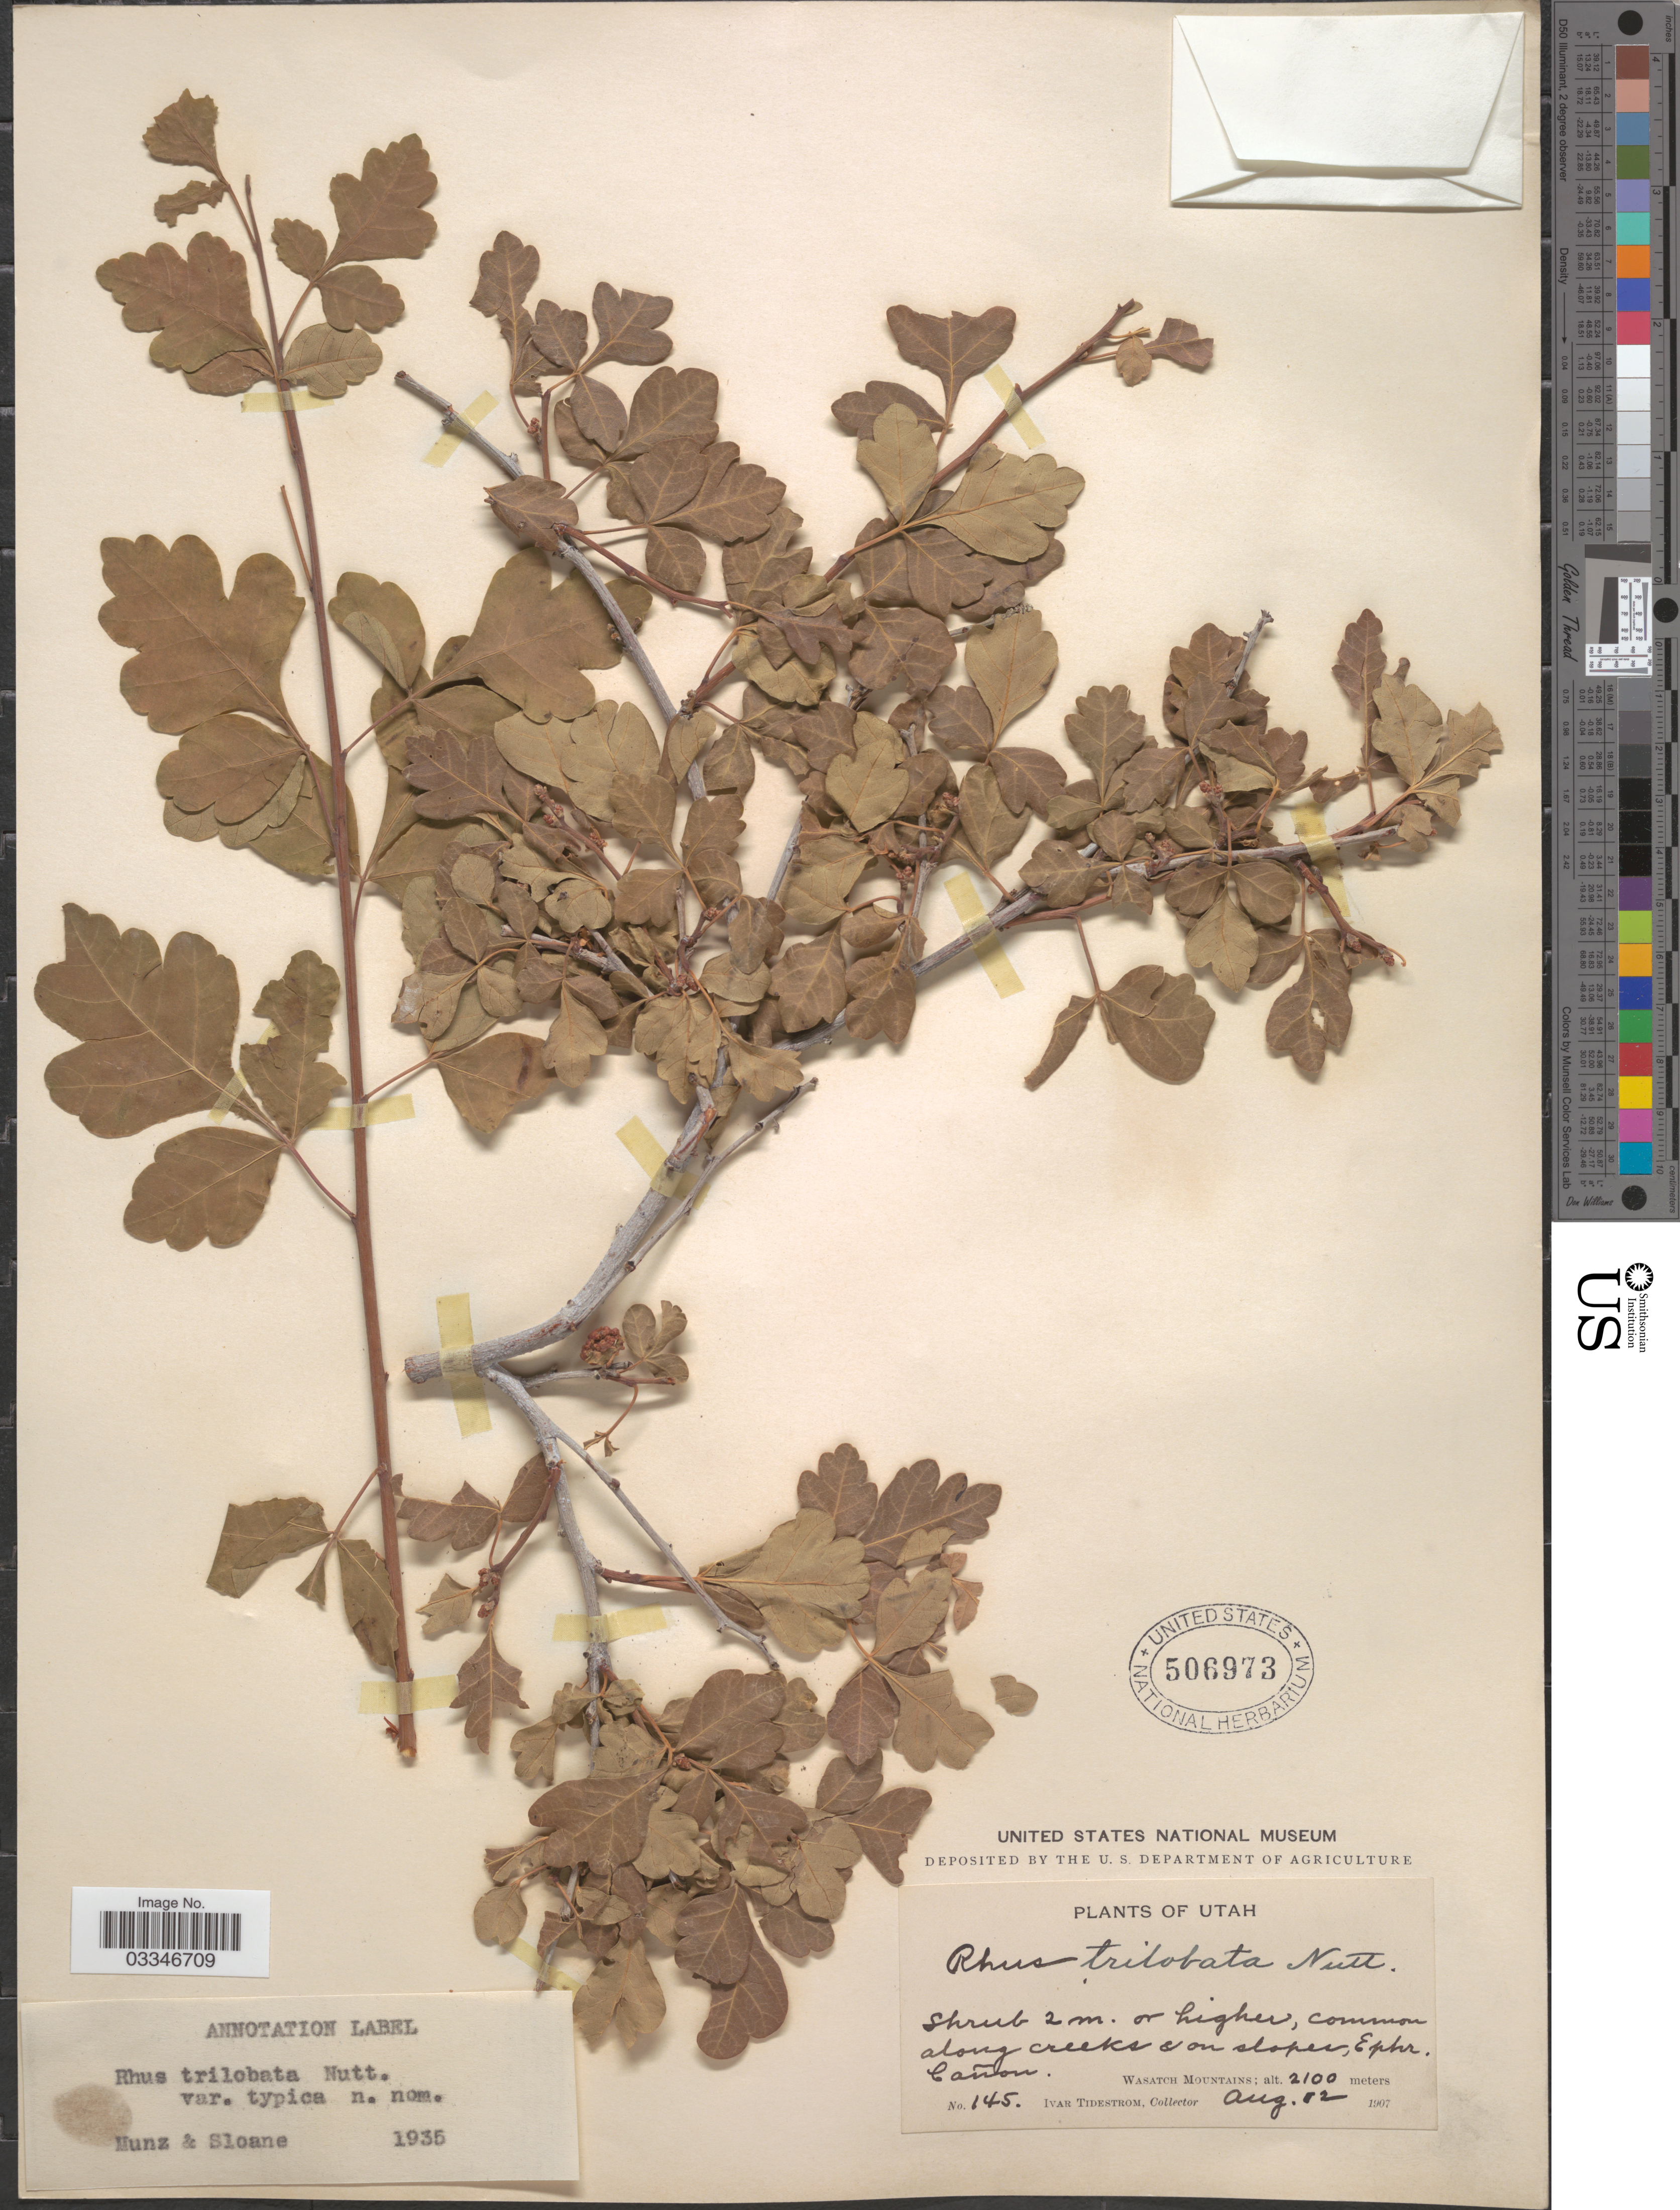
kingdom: Plantae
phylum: Tracheophyta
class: Magnoliopsida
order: Sapindales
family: Anacardiaceae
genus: Rhus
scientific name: Rhus trilobata var. typica Munz & Sloane ined.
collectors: I. F. Tidestrom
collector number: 145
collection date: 1907-08-02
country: United States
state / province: Utah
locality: Along creeks & on slopes, Ephr. Cañon. Wasatch Mountain.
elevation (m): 2100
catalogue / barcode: US 506973